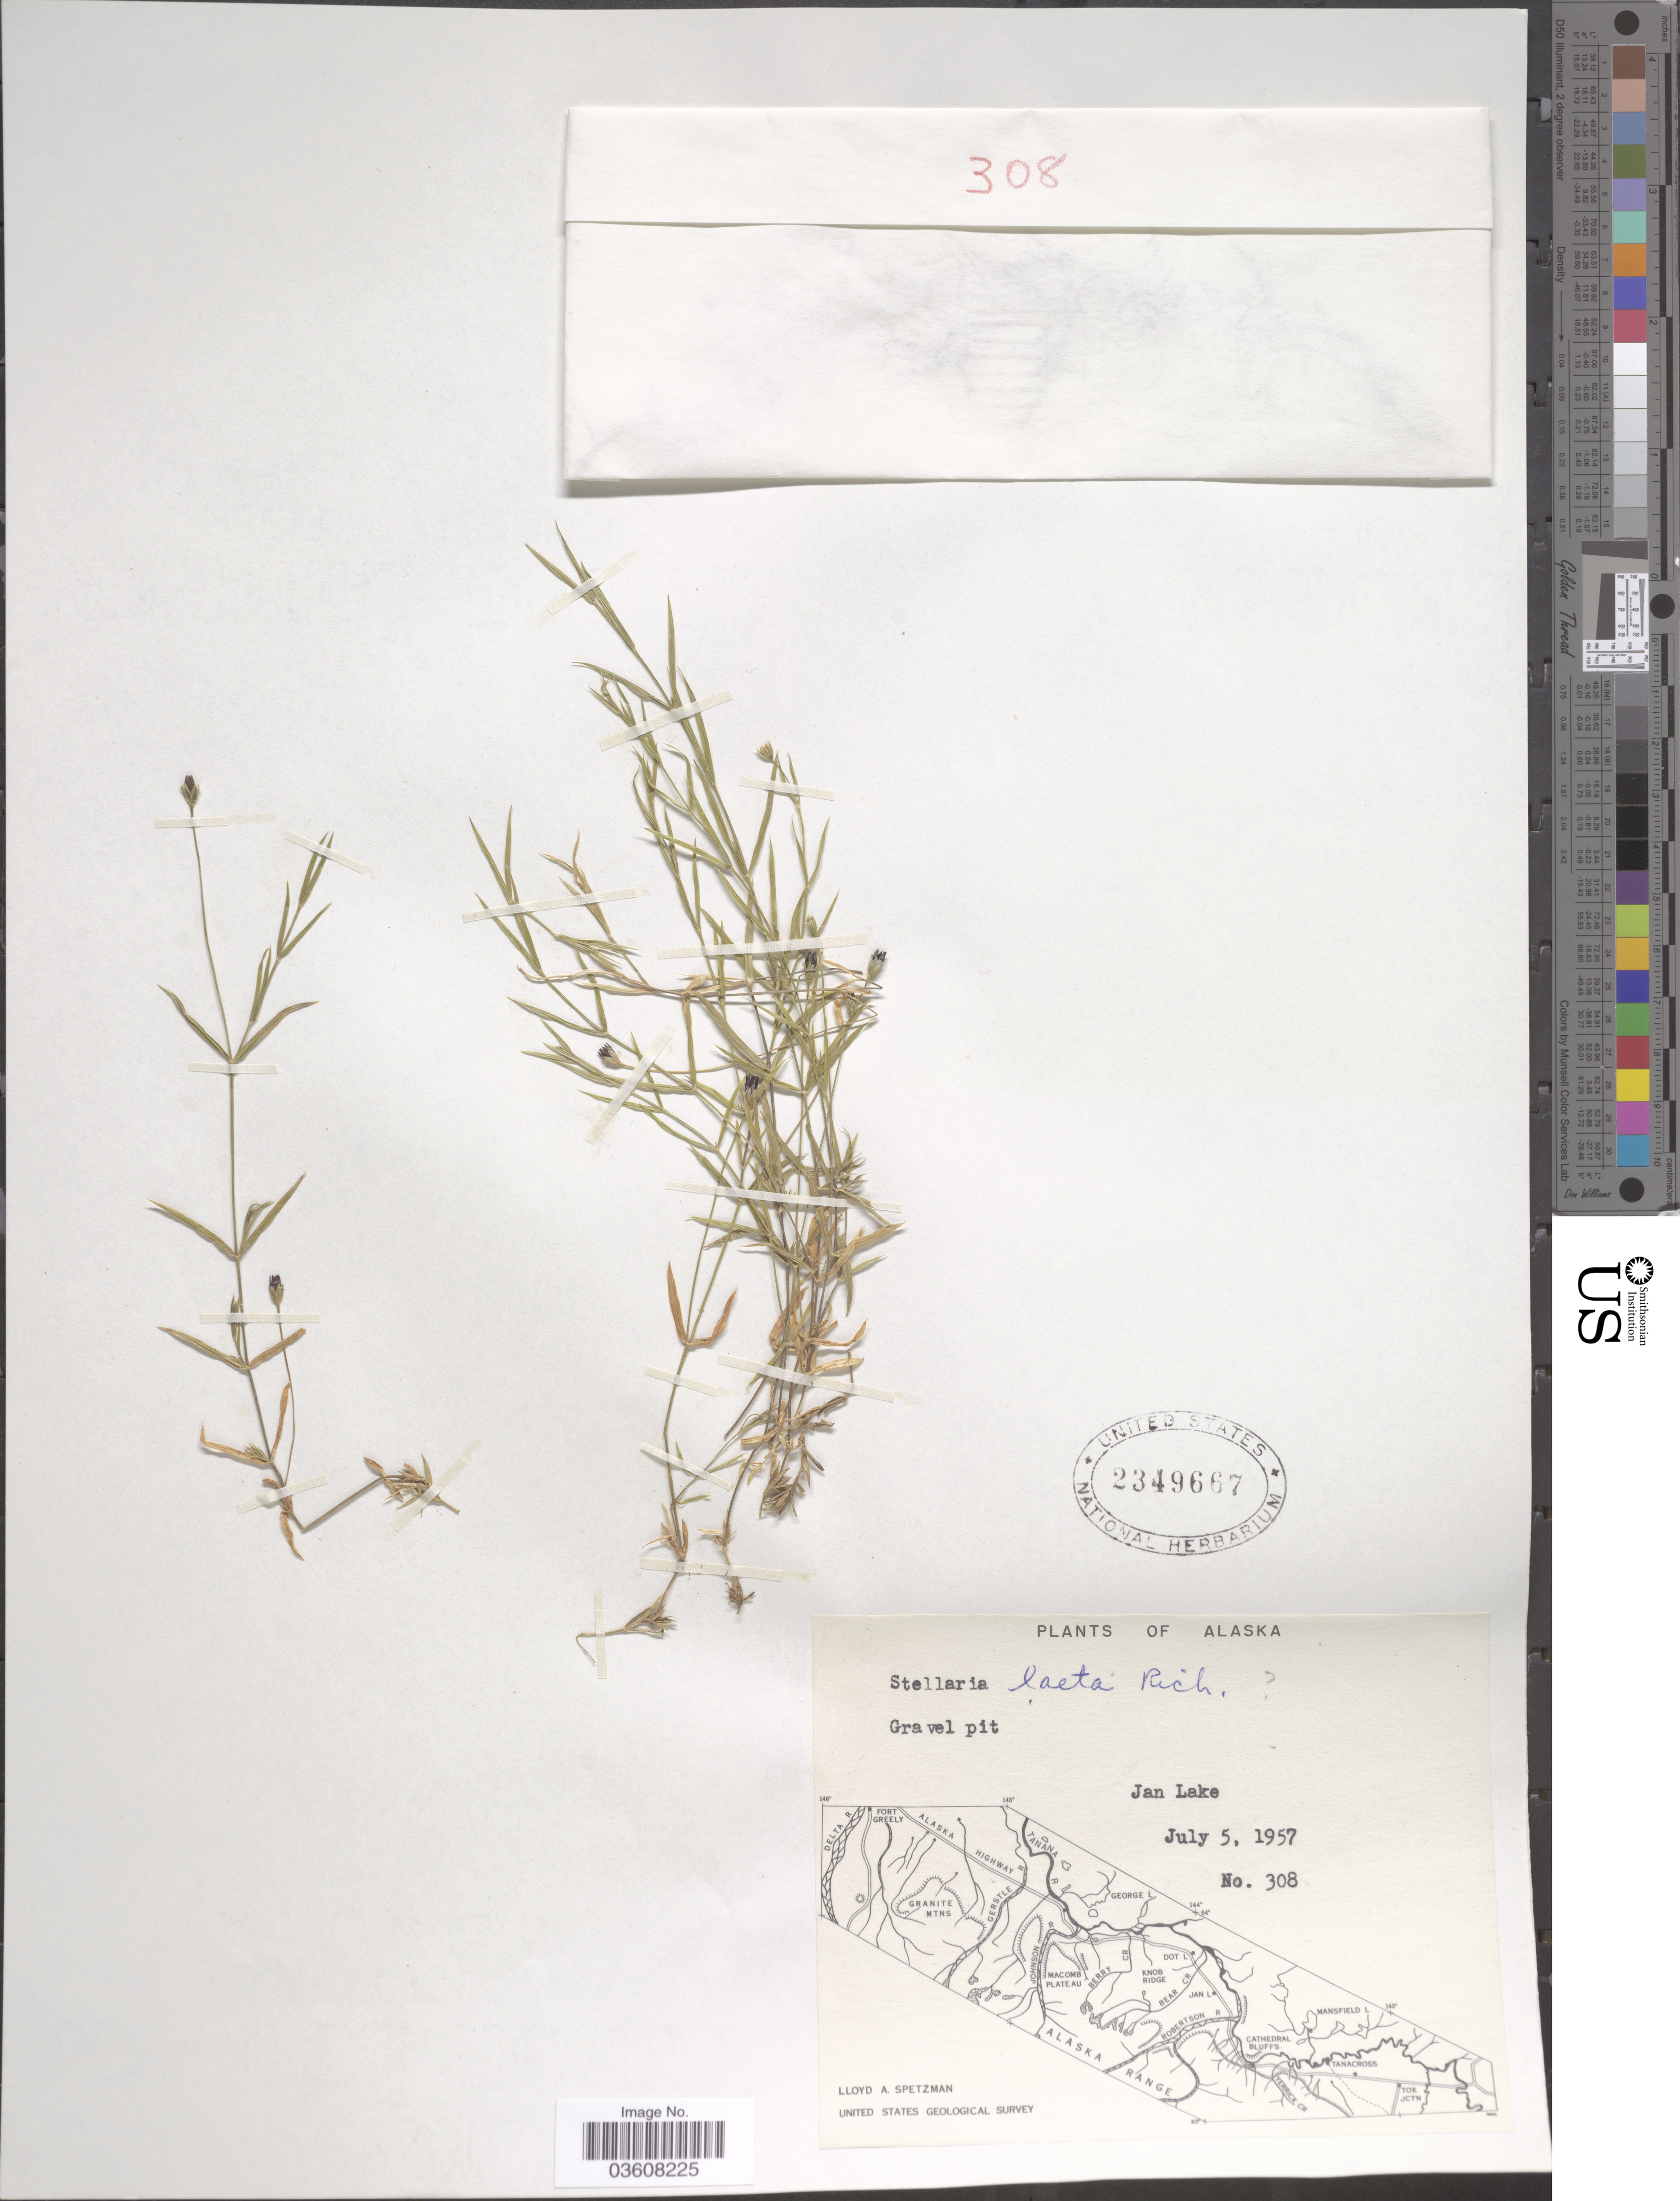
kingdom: Plantae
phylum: Tracheophyta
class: Magnoliopsida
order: Caryophyllales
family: Caryophyllaceae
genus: Stellaria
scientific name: Stellaria laeta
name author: Richards.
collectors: L. Spetzman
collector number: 308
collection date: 1957-07-05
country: United States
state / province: Alaska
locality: Jan Lake.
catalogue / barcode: US 2349667